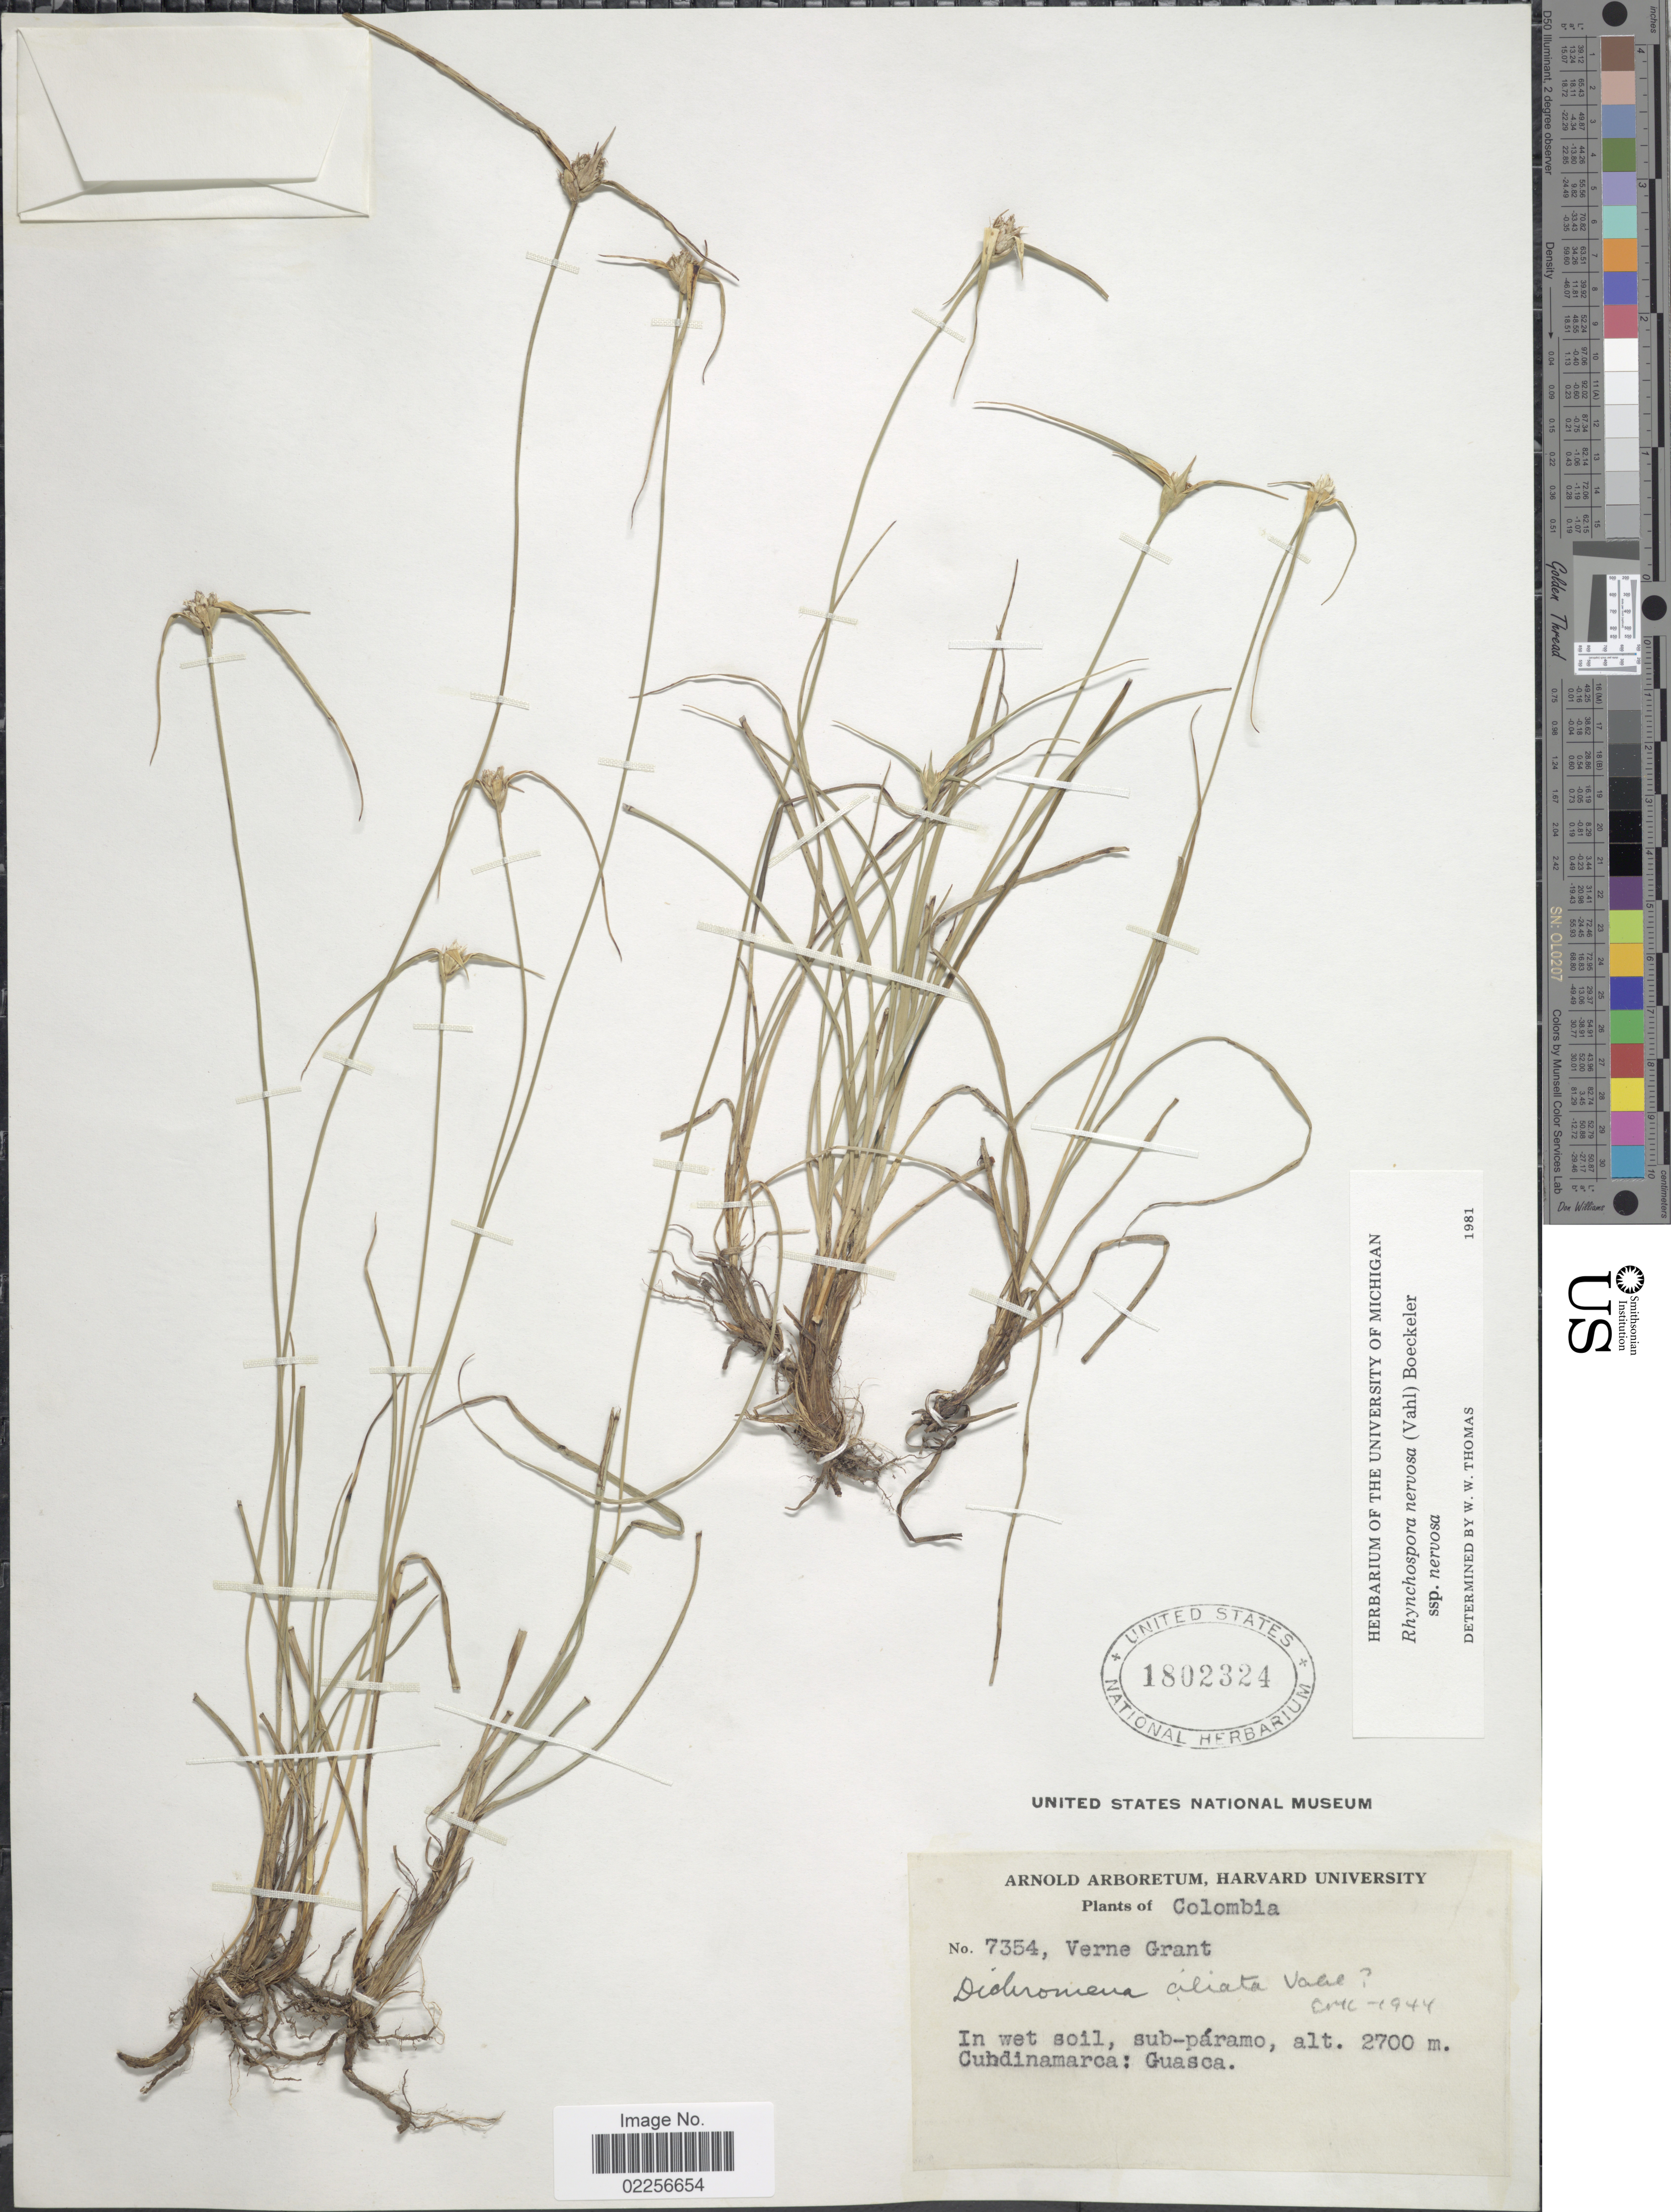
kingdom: Plantae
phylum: Tracheophyta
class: Liliopsida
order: Poales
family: Cyperaceae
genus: Rhynchospora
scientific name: Rhynchospora nervosa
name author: (Vahl) Boeckeler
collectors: V. Grant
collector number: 7354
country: Colombia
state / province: Cundinamarca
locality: Guasca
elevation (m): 2700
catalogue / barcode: US 1802324